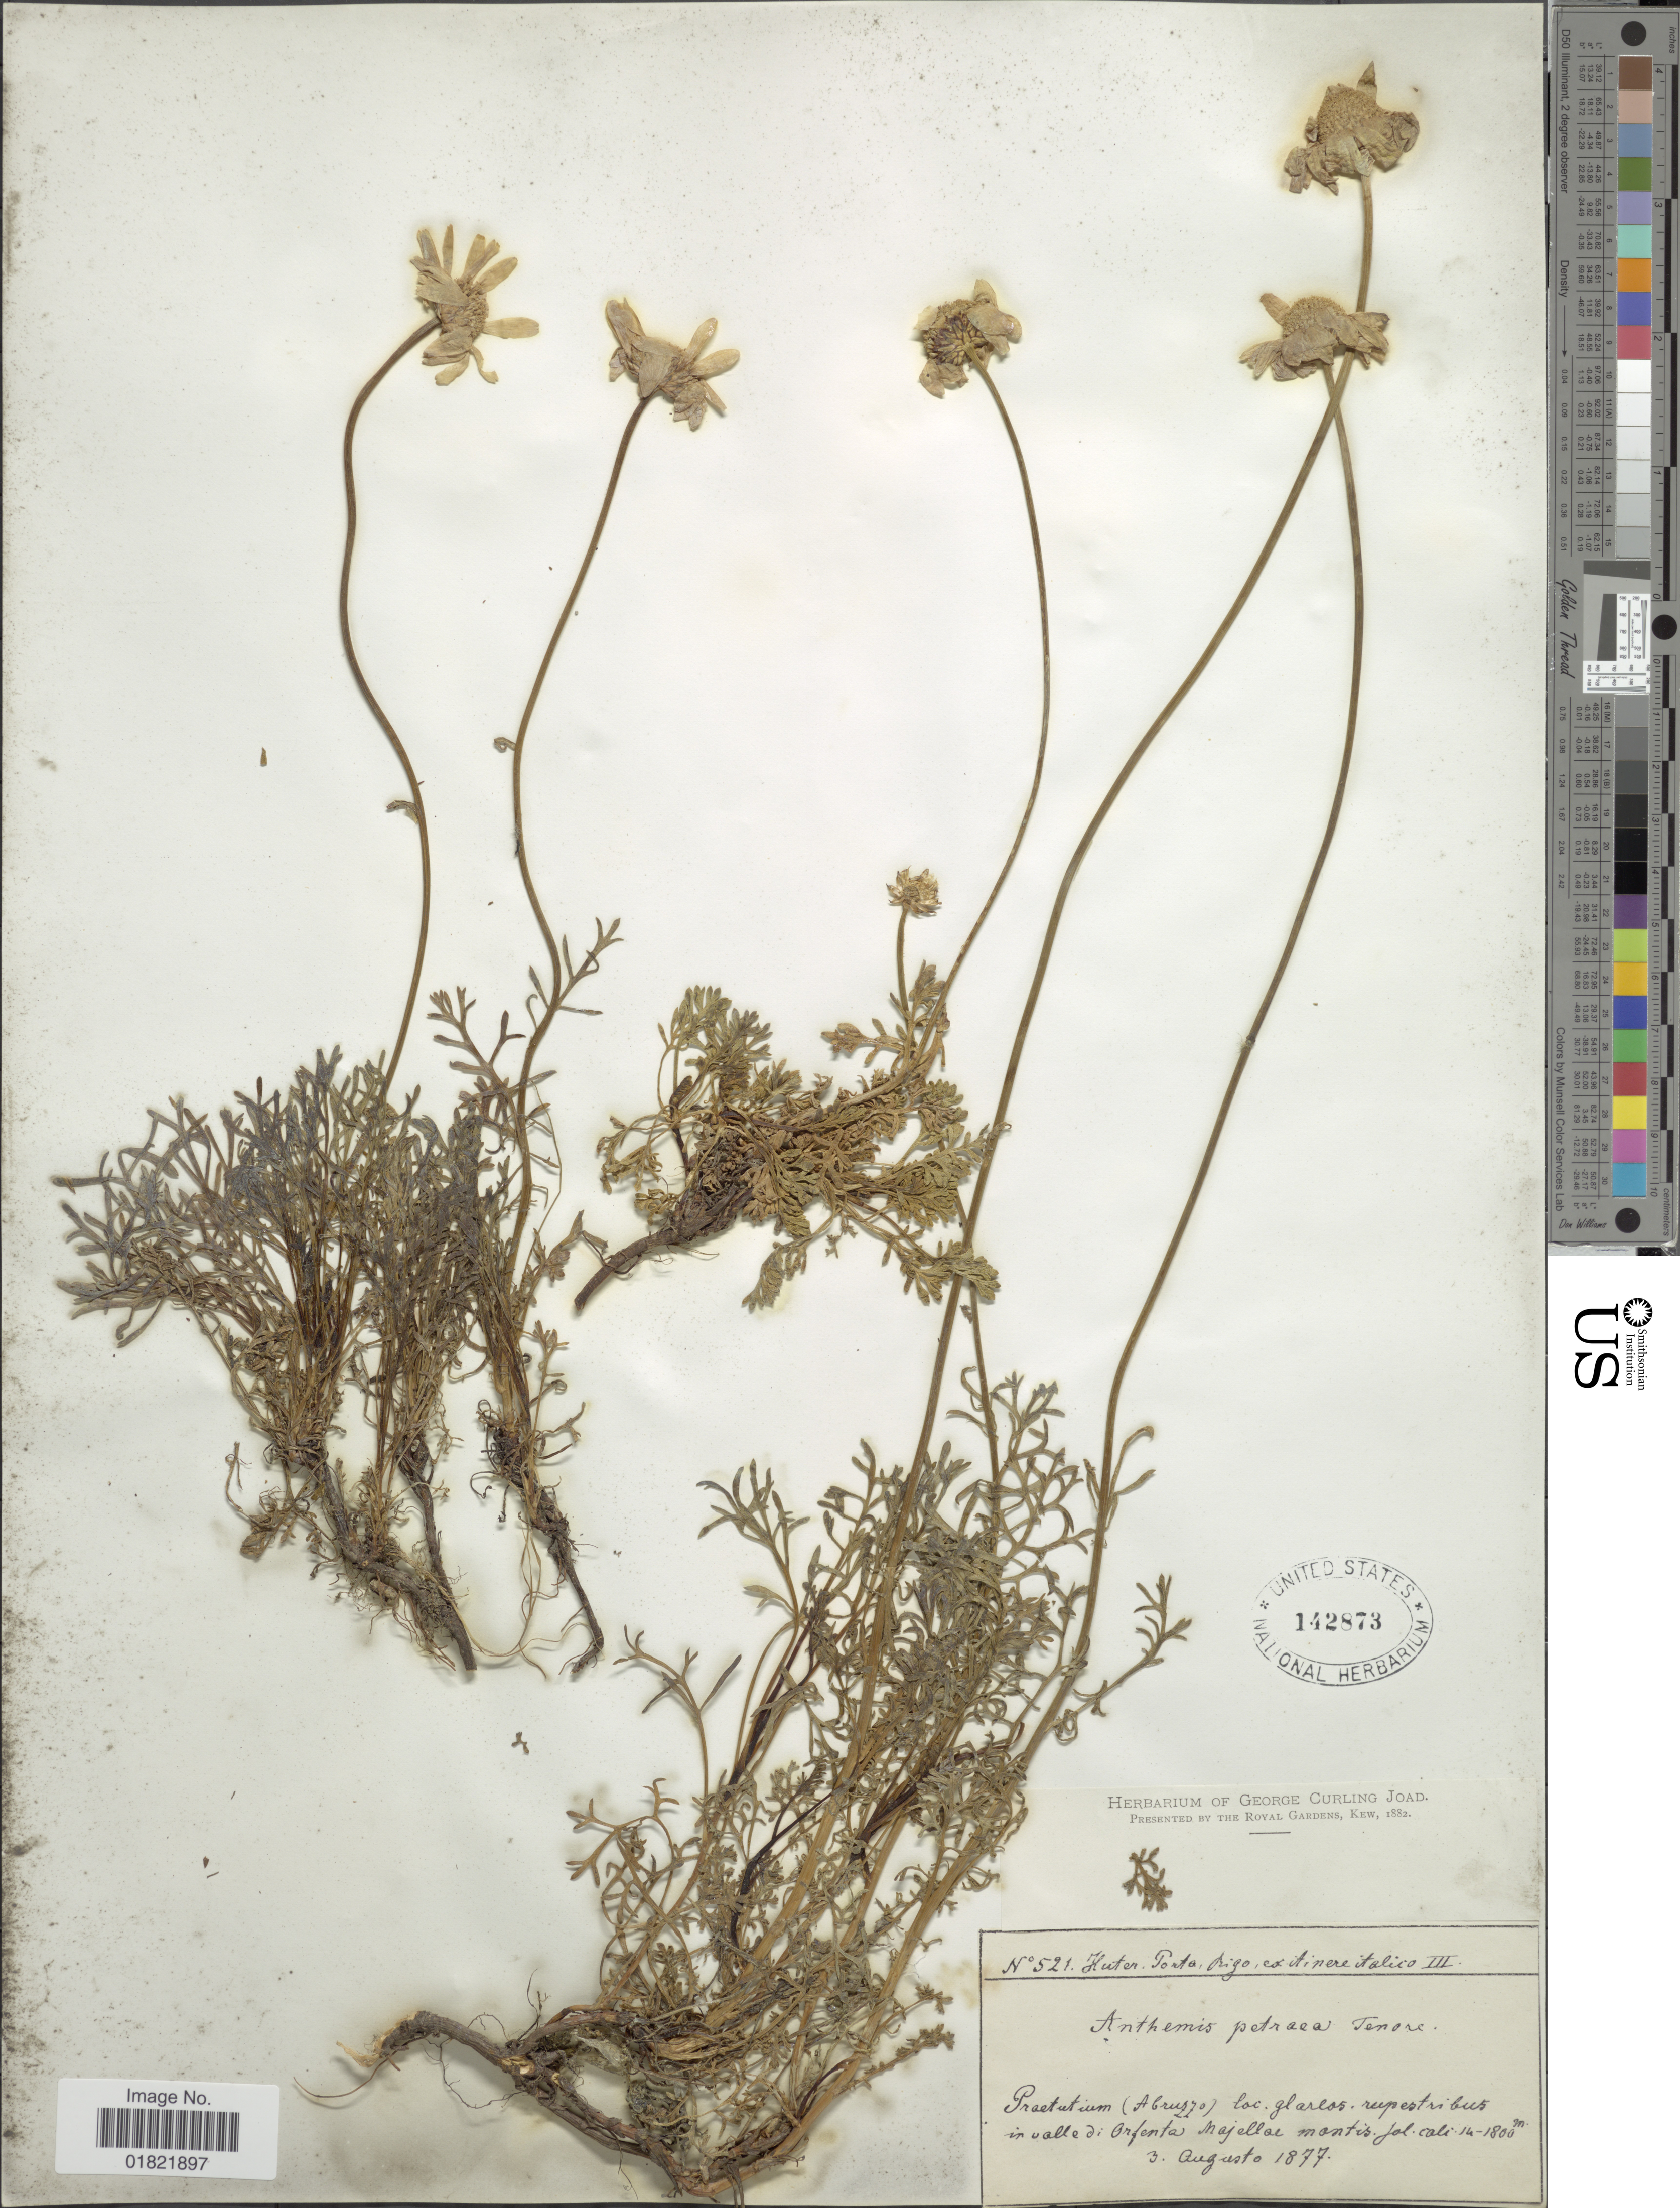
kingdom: Plantae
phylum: Tracheophyta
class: Magnoliopsida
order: Asterales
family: Asteraceae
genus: Anthemis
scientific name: Anthemis petraea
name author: Ten.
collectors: -. Huter, P. Porta & -- Rigo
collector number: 521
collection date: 1877-08-03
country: Italy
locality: Praetutium (Abruzgo) loc. glarlos. rupestribus in valle di Orfenta Majellae montis. jol. cali [interpreted]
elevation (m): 1400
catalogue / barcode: US 142873